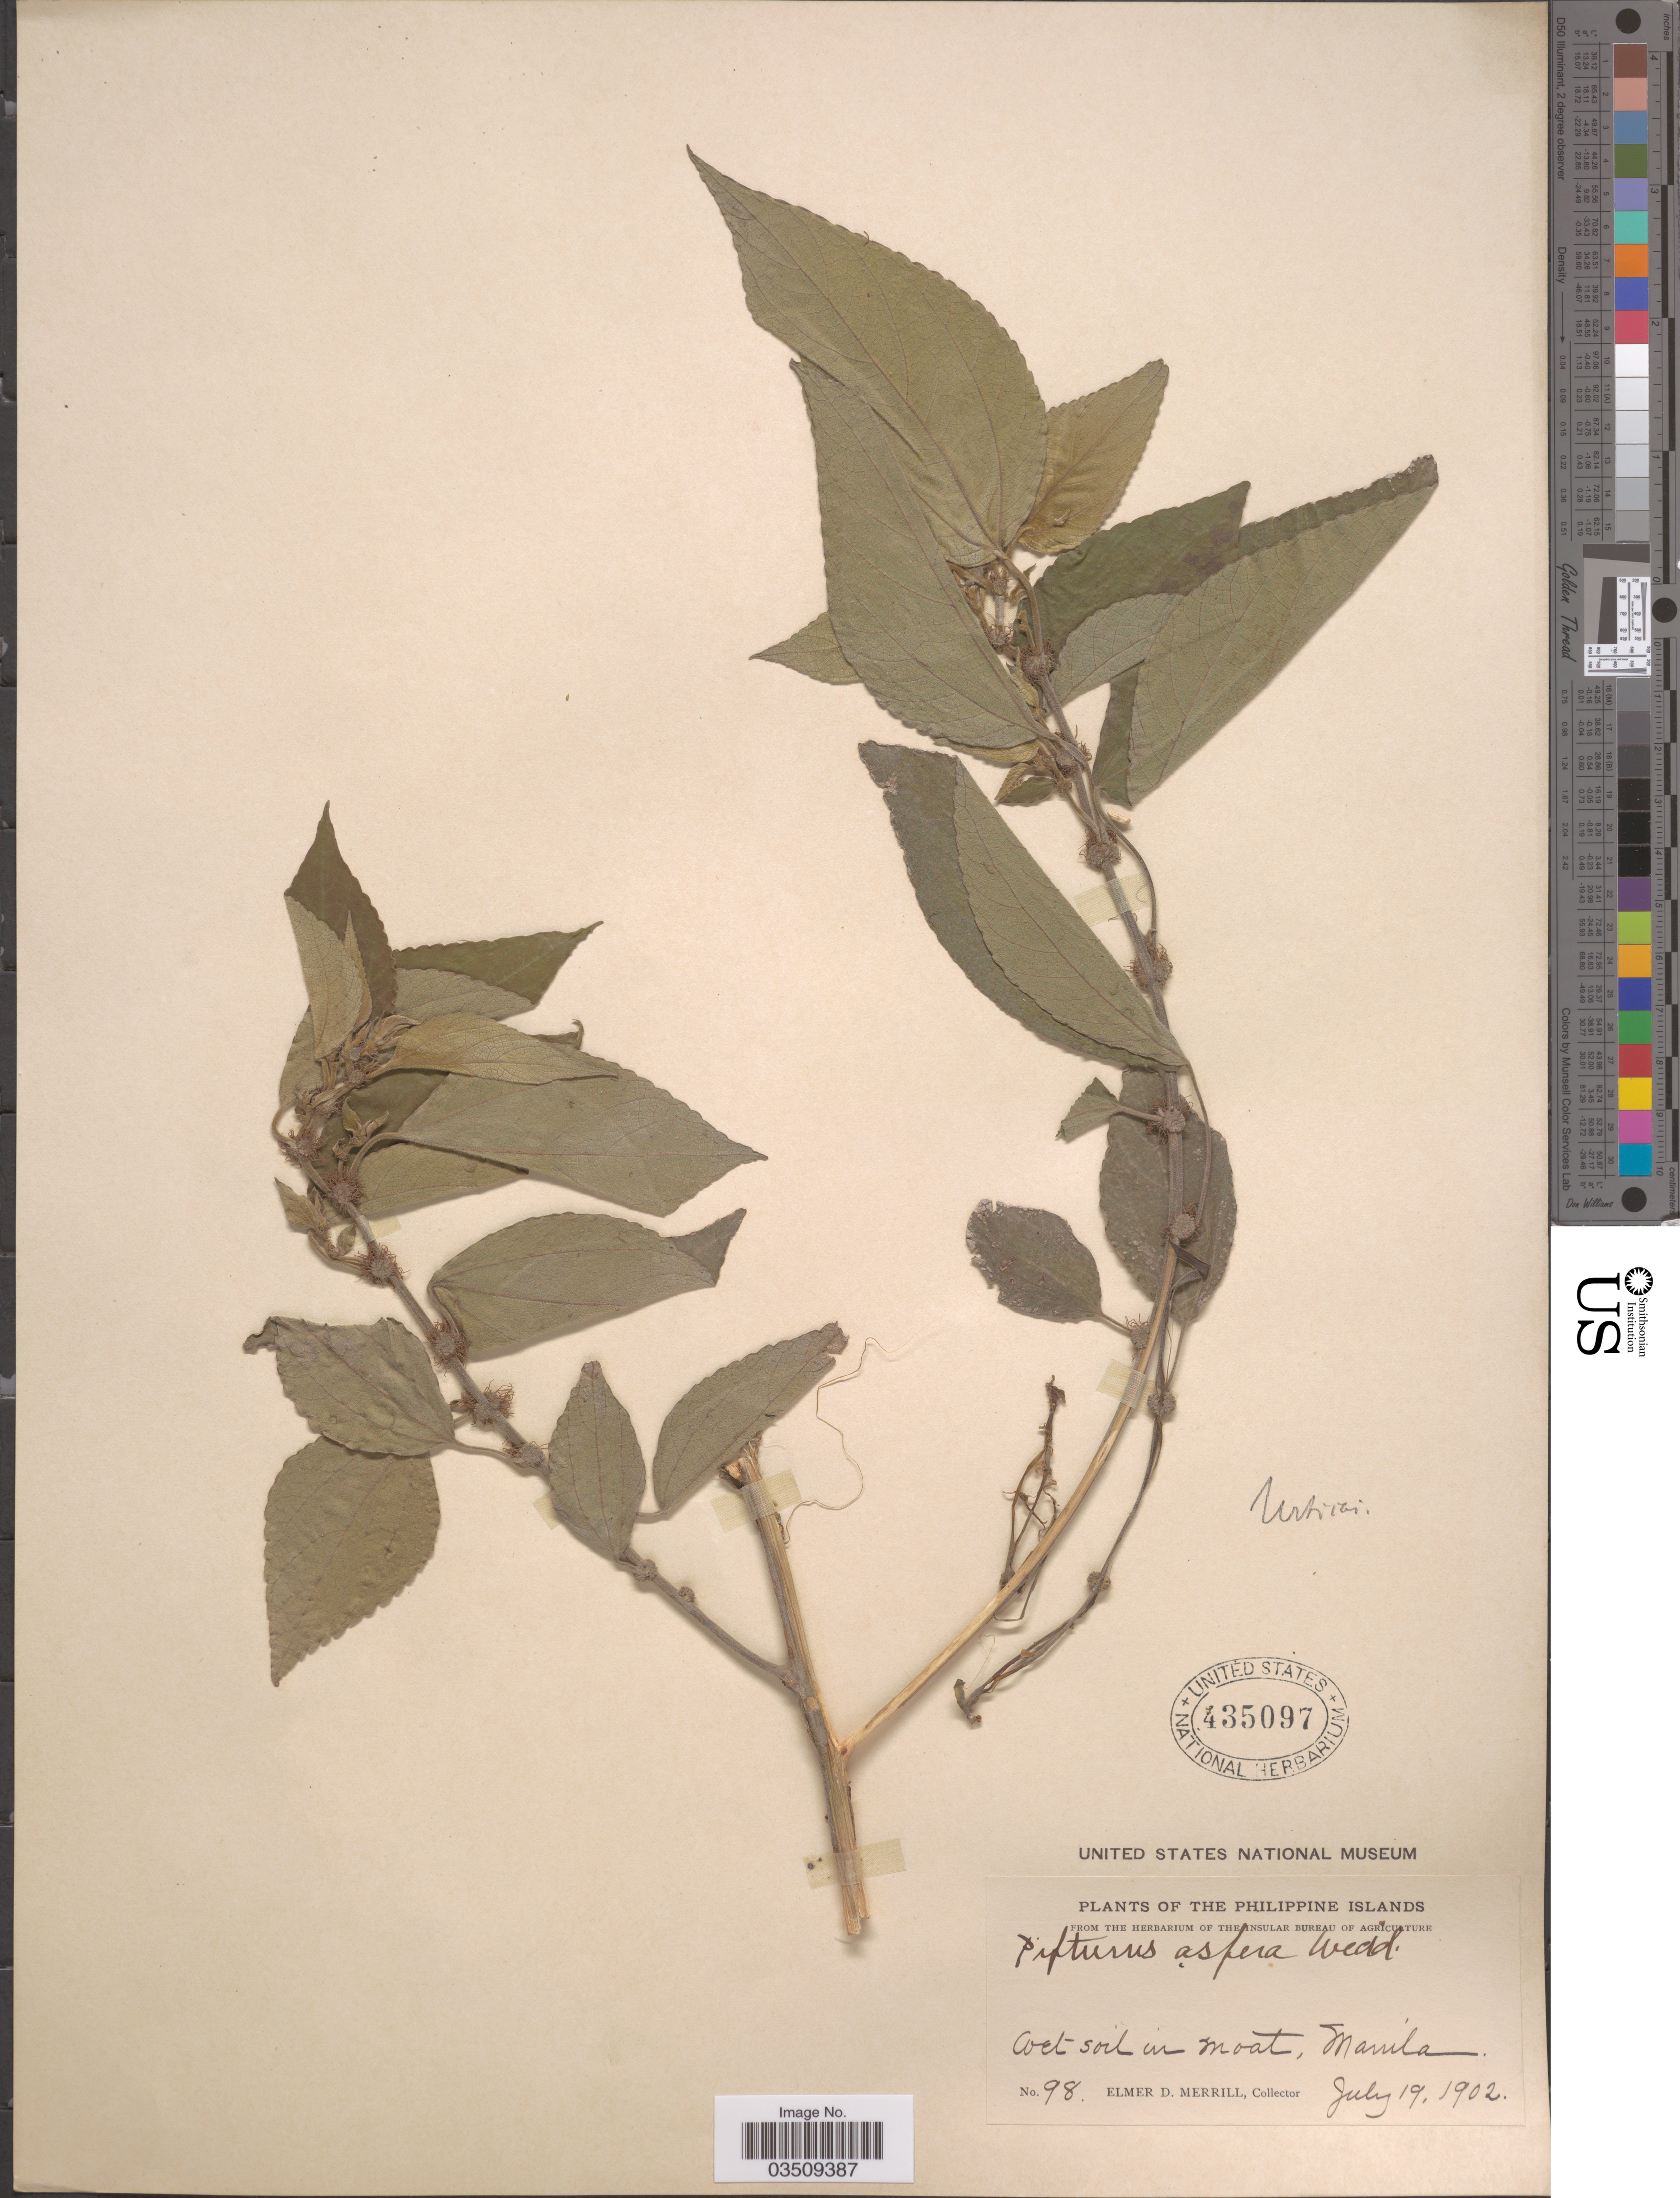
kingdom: Plantae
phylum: Tracheophyta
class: Magnoliopsida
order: Rosales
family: Urticaceae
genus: Pipturus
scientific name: Pipturus arborescens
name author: (Link) C.B. Rob.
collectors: E. D. Merrill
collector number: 98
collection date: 1902-07-19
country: Philippines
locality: Wet soil in moat, Manila.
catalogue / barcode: US 435097